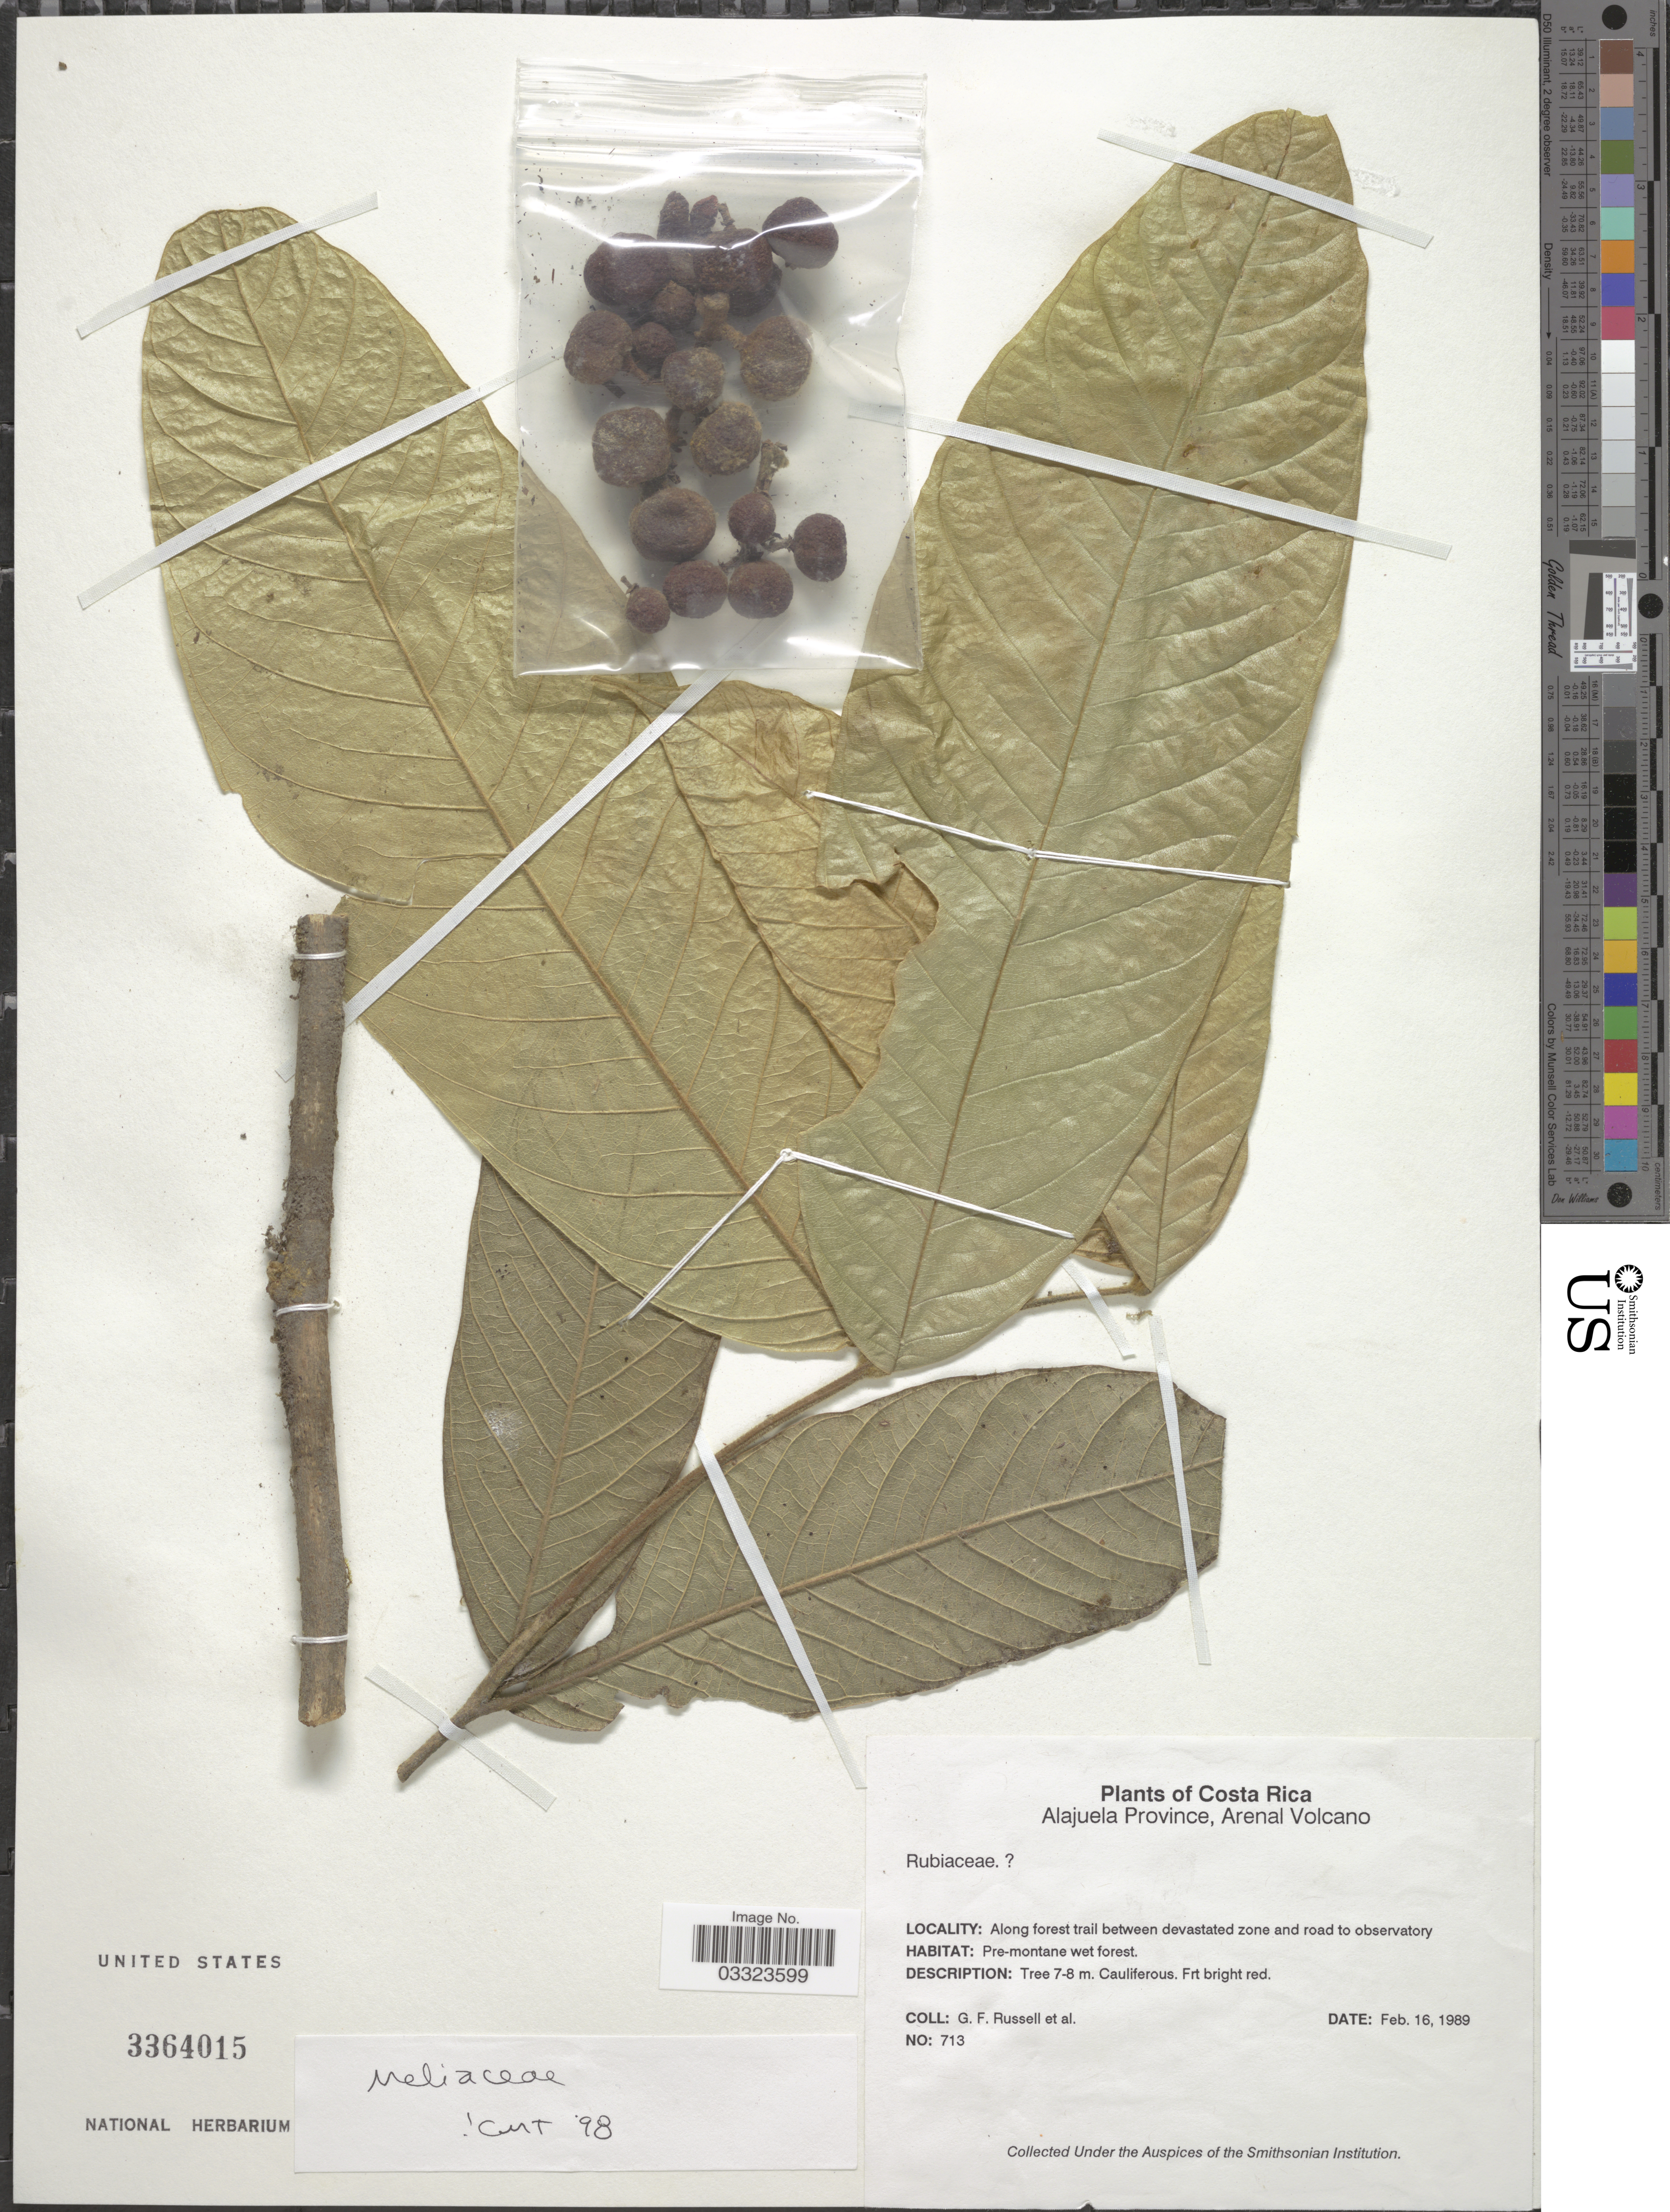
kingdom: Plantae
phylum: Tracheophyta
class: Magnoliopsida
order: Sapindales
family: Meliaceae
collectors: G. Russell & et al.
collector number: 713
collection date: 1989-02-16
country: Costa Rica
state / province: Alajuela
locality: Arenal Volcano. Along forest trail between devastated zone and road to observatory.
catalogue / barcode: US 3364015